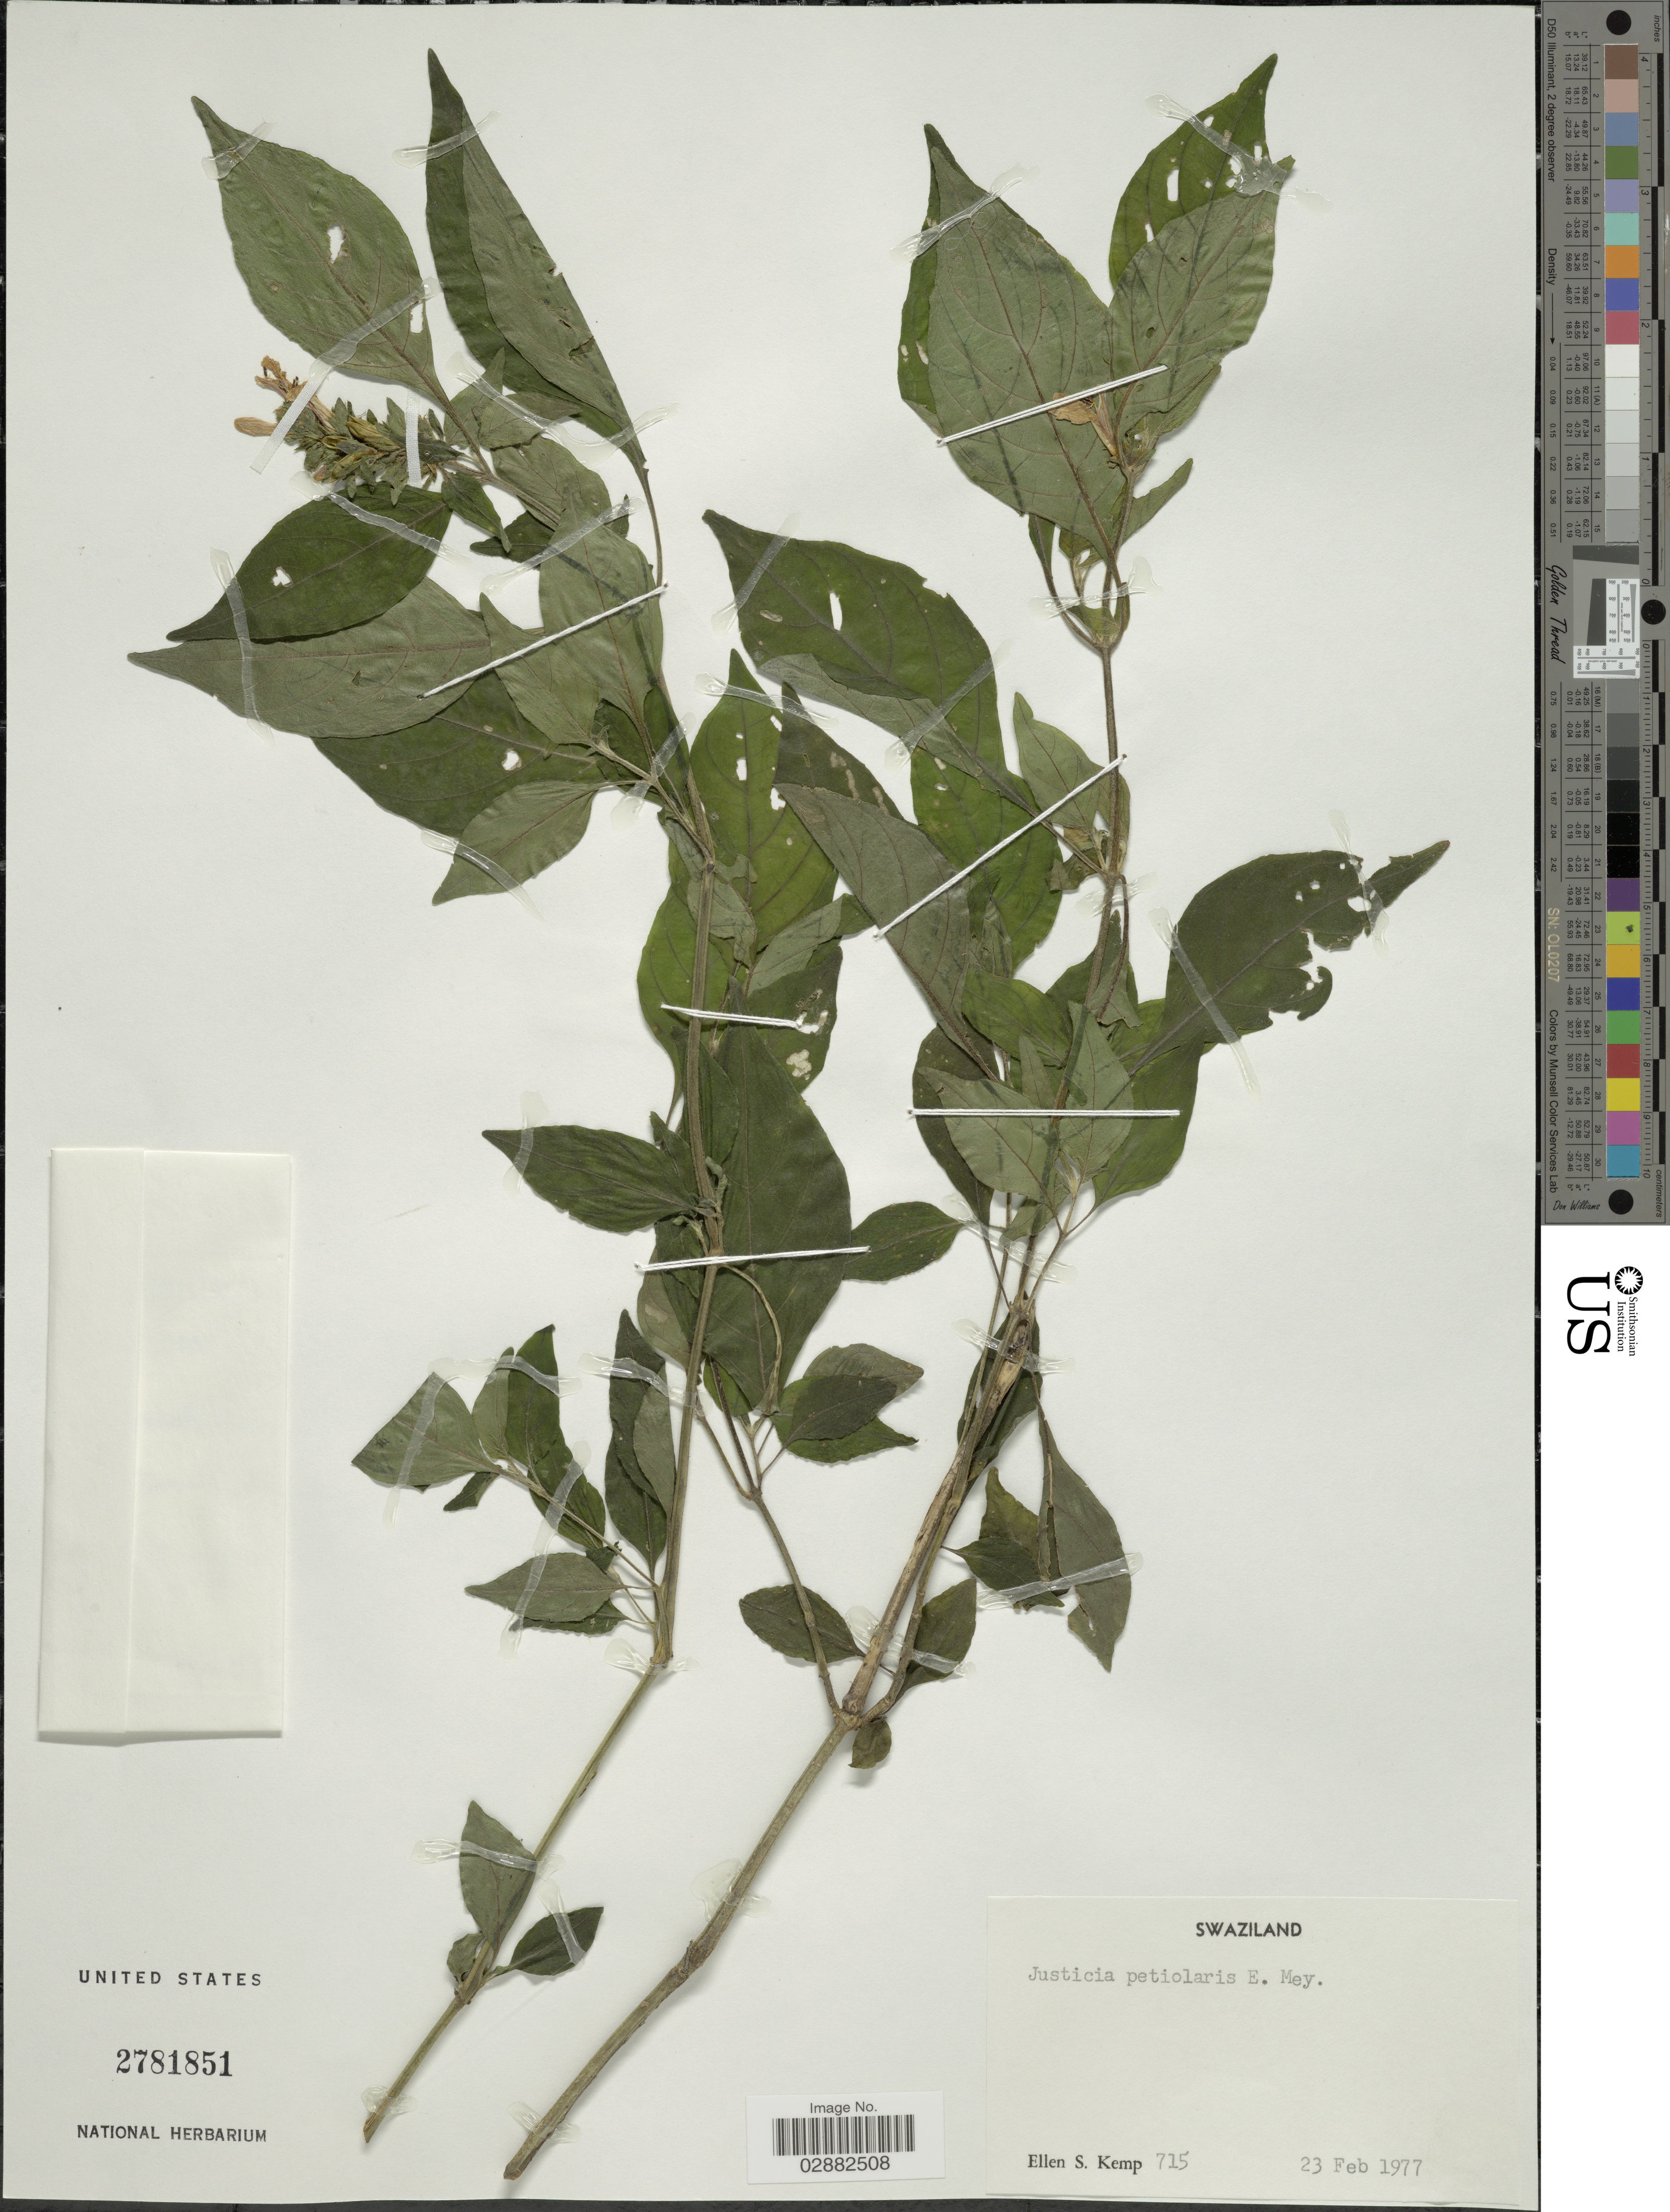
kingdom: Plantae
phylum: Tracheophyta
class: Magnoliopsida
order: Lamiales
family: Acanthaceae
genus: Justicia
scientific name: Justicia petiolaris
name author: (Nees) T. Anderson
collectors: E. S. Kemp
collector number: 715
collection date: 1977-02-23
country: Eswatini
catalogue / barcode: US 2781851